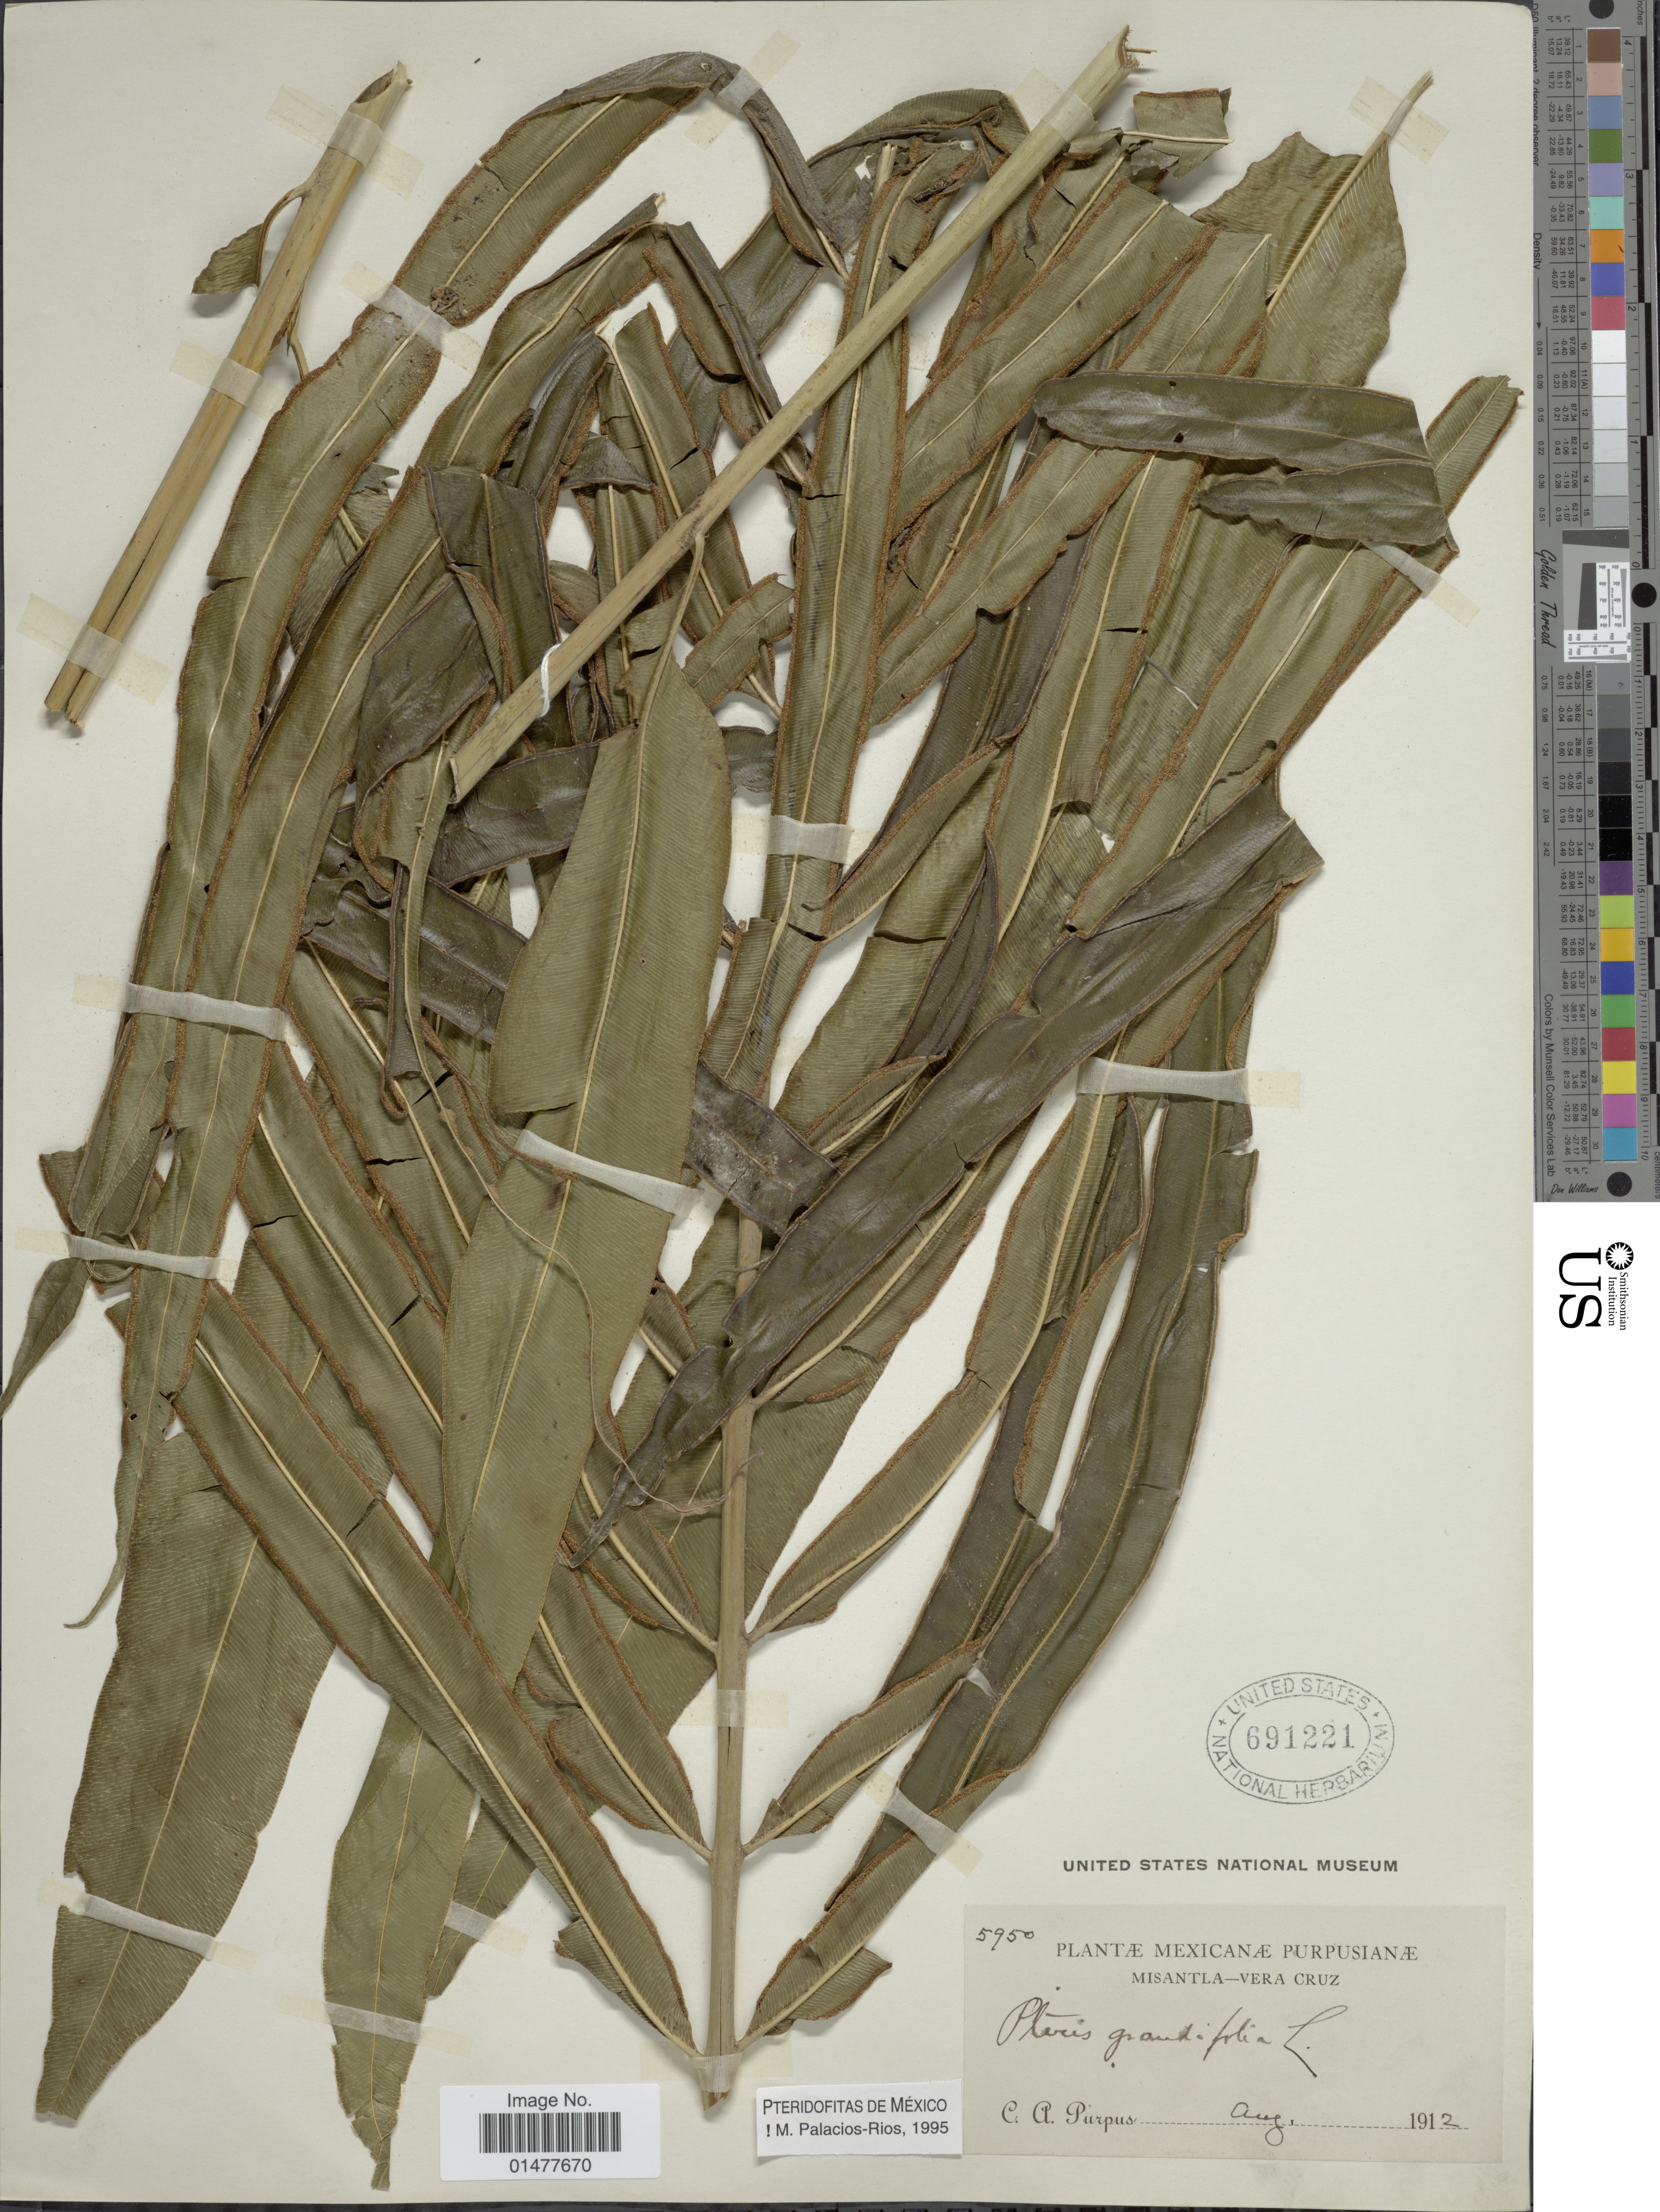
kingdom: Plantae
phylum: Tracheophyta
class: Polypodiopsida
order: Polypodiales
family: Pteridaceae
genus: Pteris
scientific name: Pteris grandifolia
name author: L.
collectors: C. A. Purpus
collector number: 5950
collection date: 1912-08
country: Mexico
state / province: Veracruz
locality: Misantla-Vera Cruz.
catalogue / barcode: US 691221